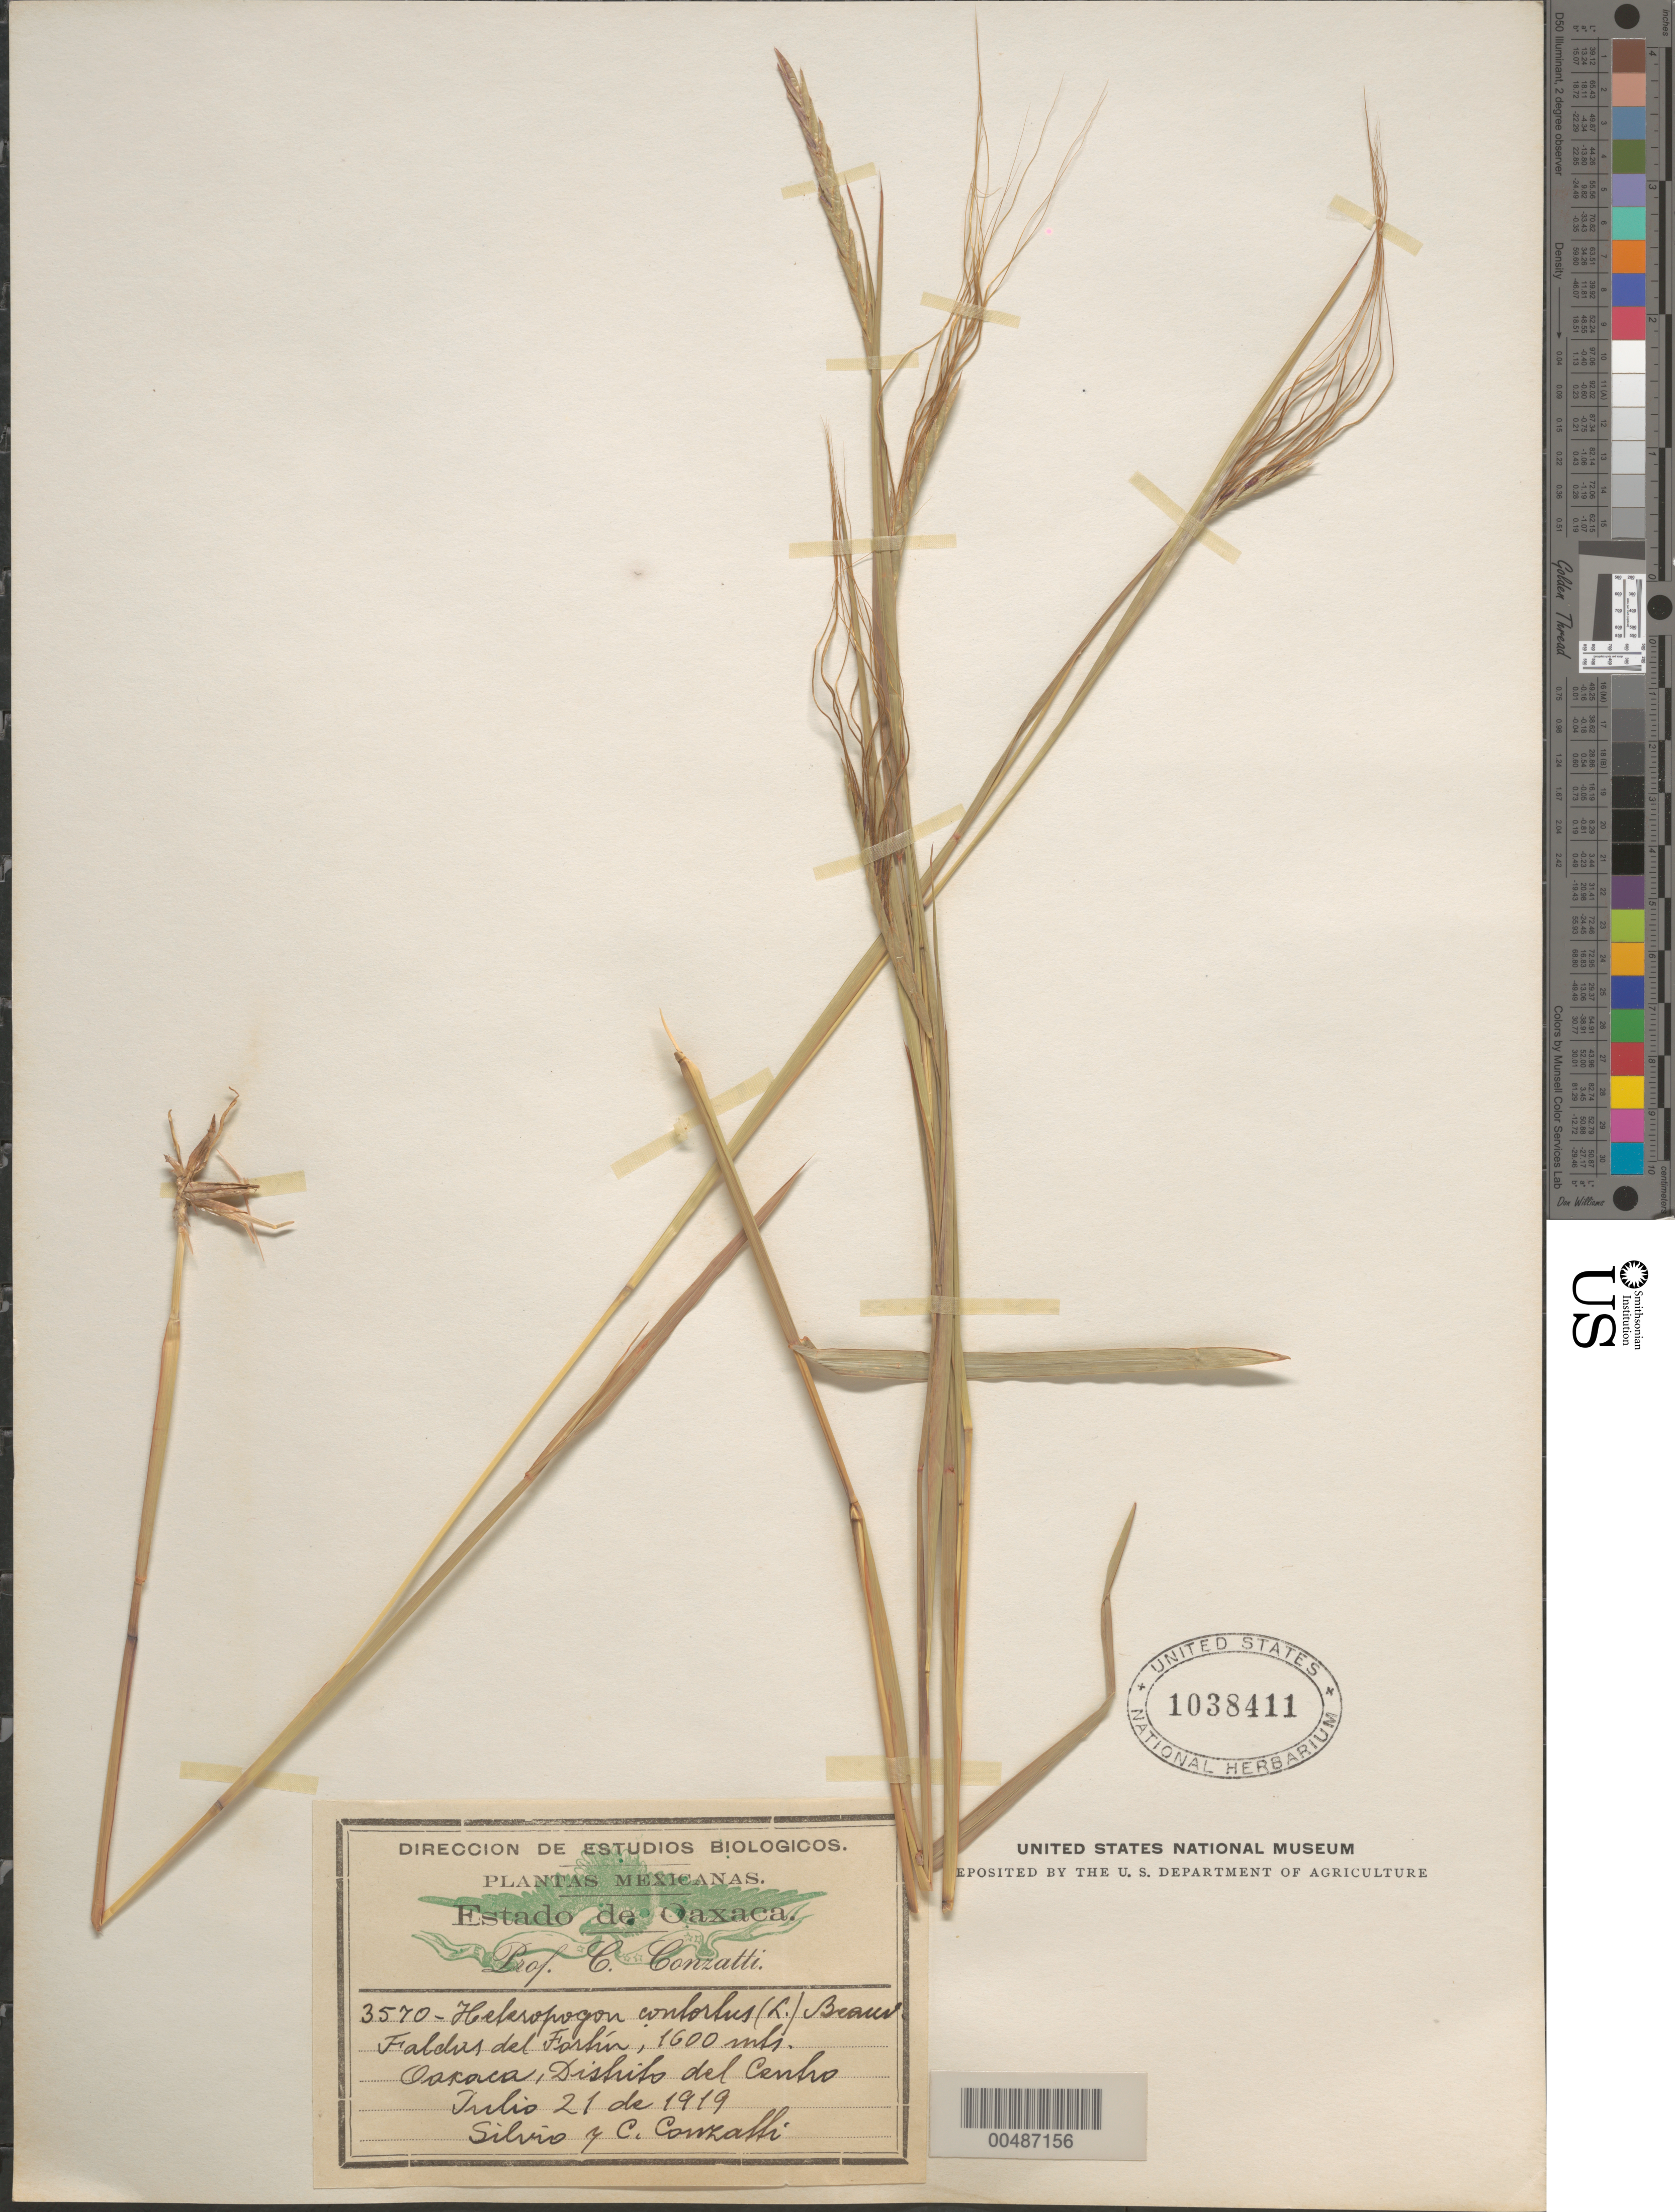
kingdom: Plantae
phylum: Tracheophyta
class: Liliopsida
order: Poales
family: Poaceae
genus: Heteropogon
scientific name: Heteropogon contortus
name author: (L.) P. Beauv. ex Roem. & Schult.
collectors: -. Silvio & C. Conzatti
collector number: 3570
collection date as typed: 21 Jul 1919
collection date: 1919-07-21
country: Mexico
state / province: Oaxaca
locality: Faldas del Fort¡n, Dist del Centro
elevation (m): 1600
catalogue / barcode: US 1038411